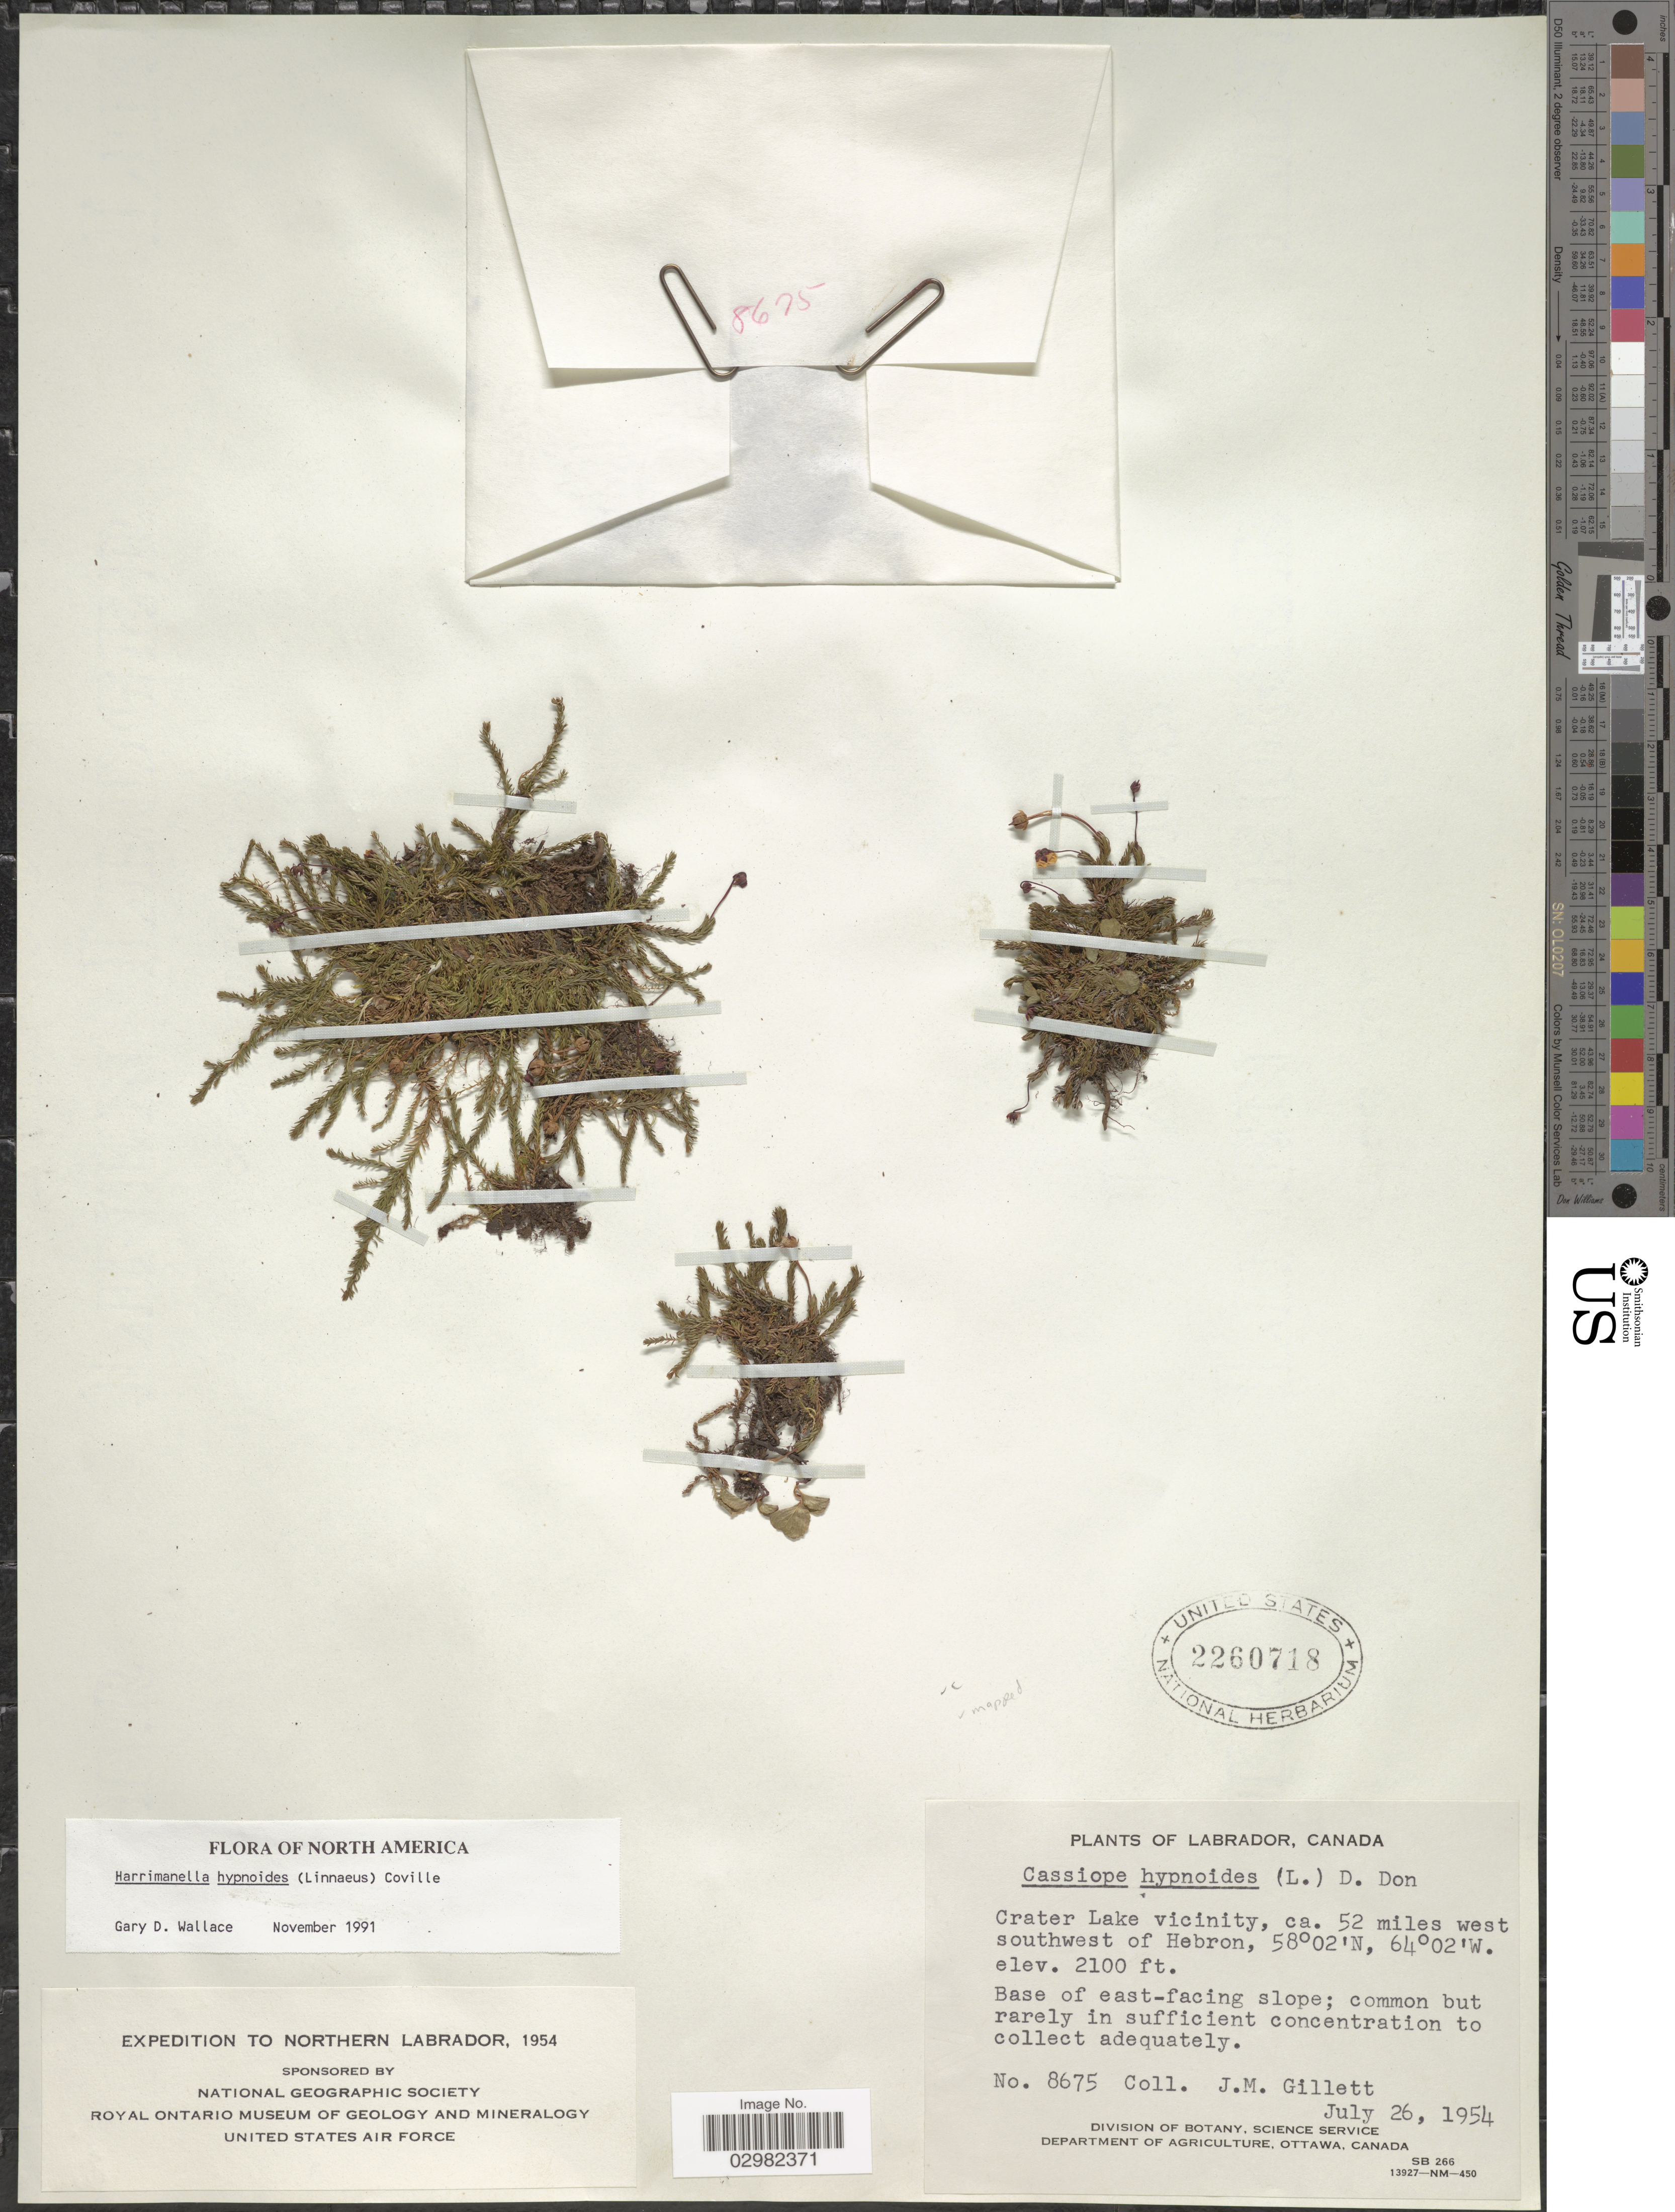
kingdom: Plantae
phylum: Tracheophyta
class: Magnoliopsida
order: Ericales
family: Ericaceae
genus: Harrimanella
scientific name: Harrimanella hypnoides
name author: (L.) Coville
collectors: J. M. Gillett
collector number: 8675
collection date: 1954-07-26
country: Canada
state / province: Newfoundland and Labrador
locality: Labrador, Canada, Crater Lake Vicinity, ca. 52 miles west southwest of Hebron.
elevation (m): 640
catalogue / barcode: US 2260718